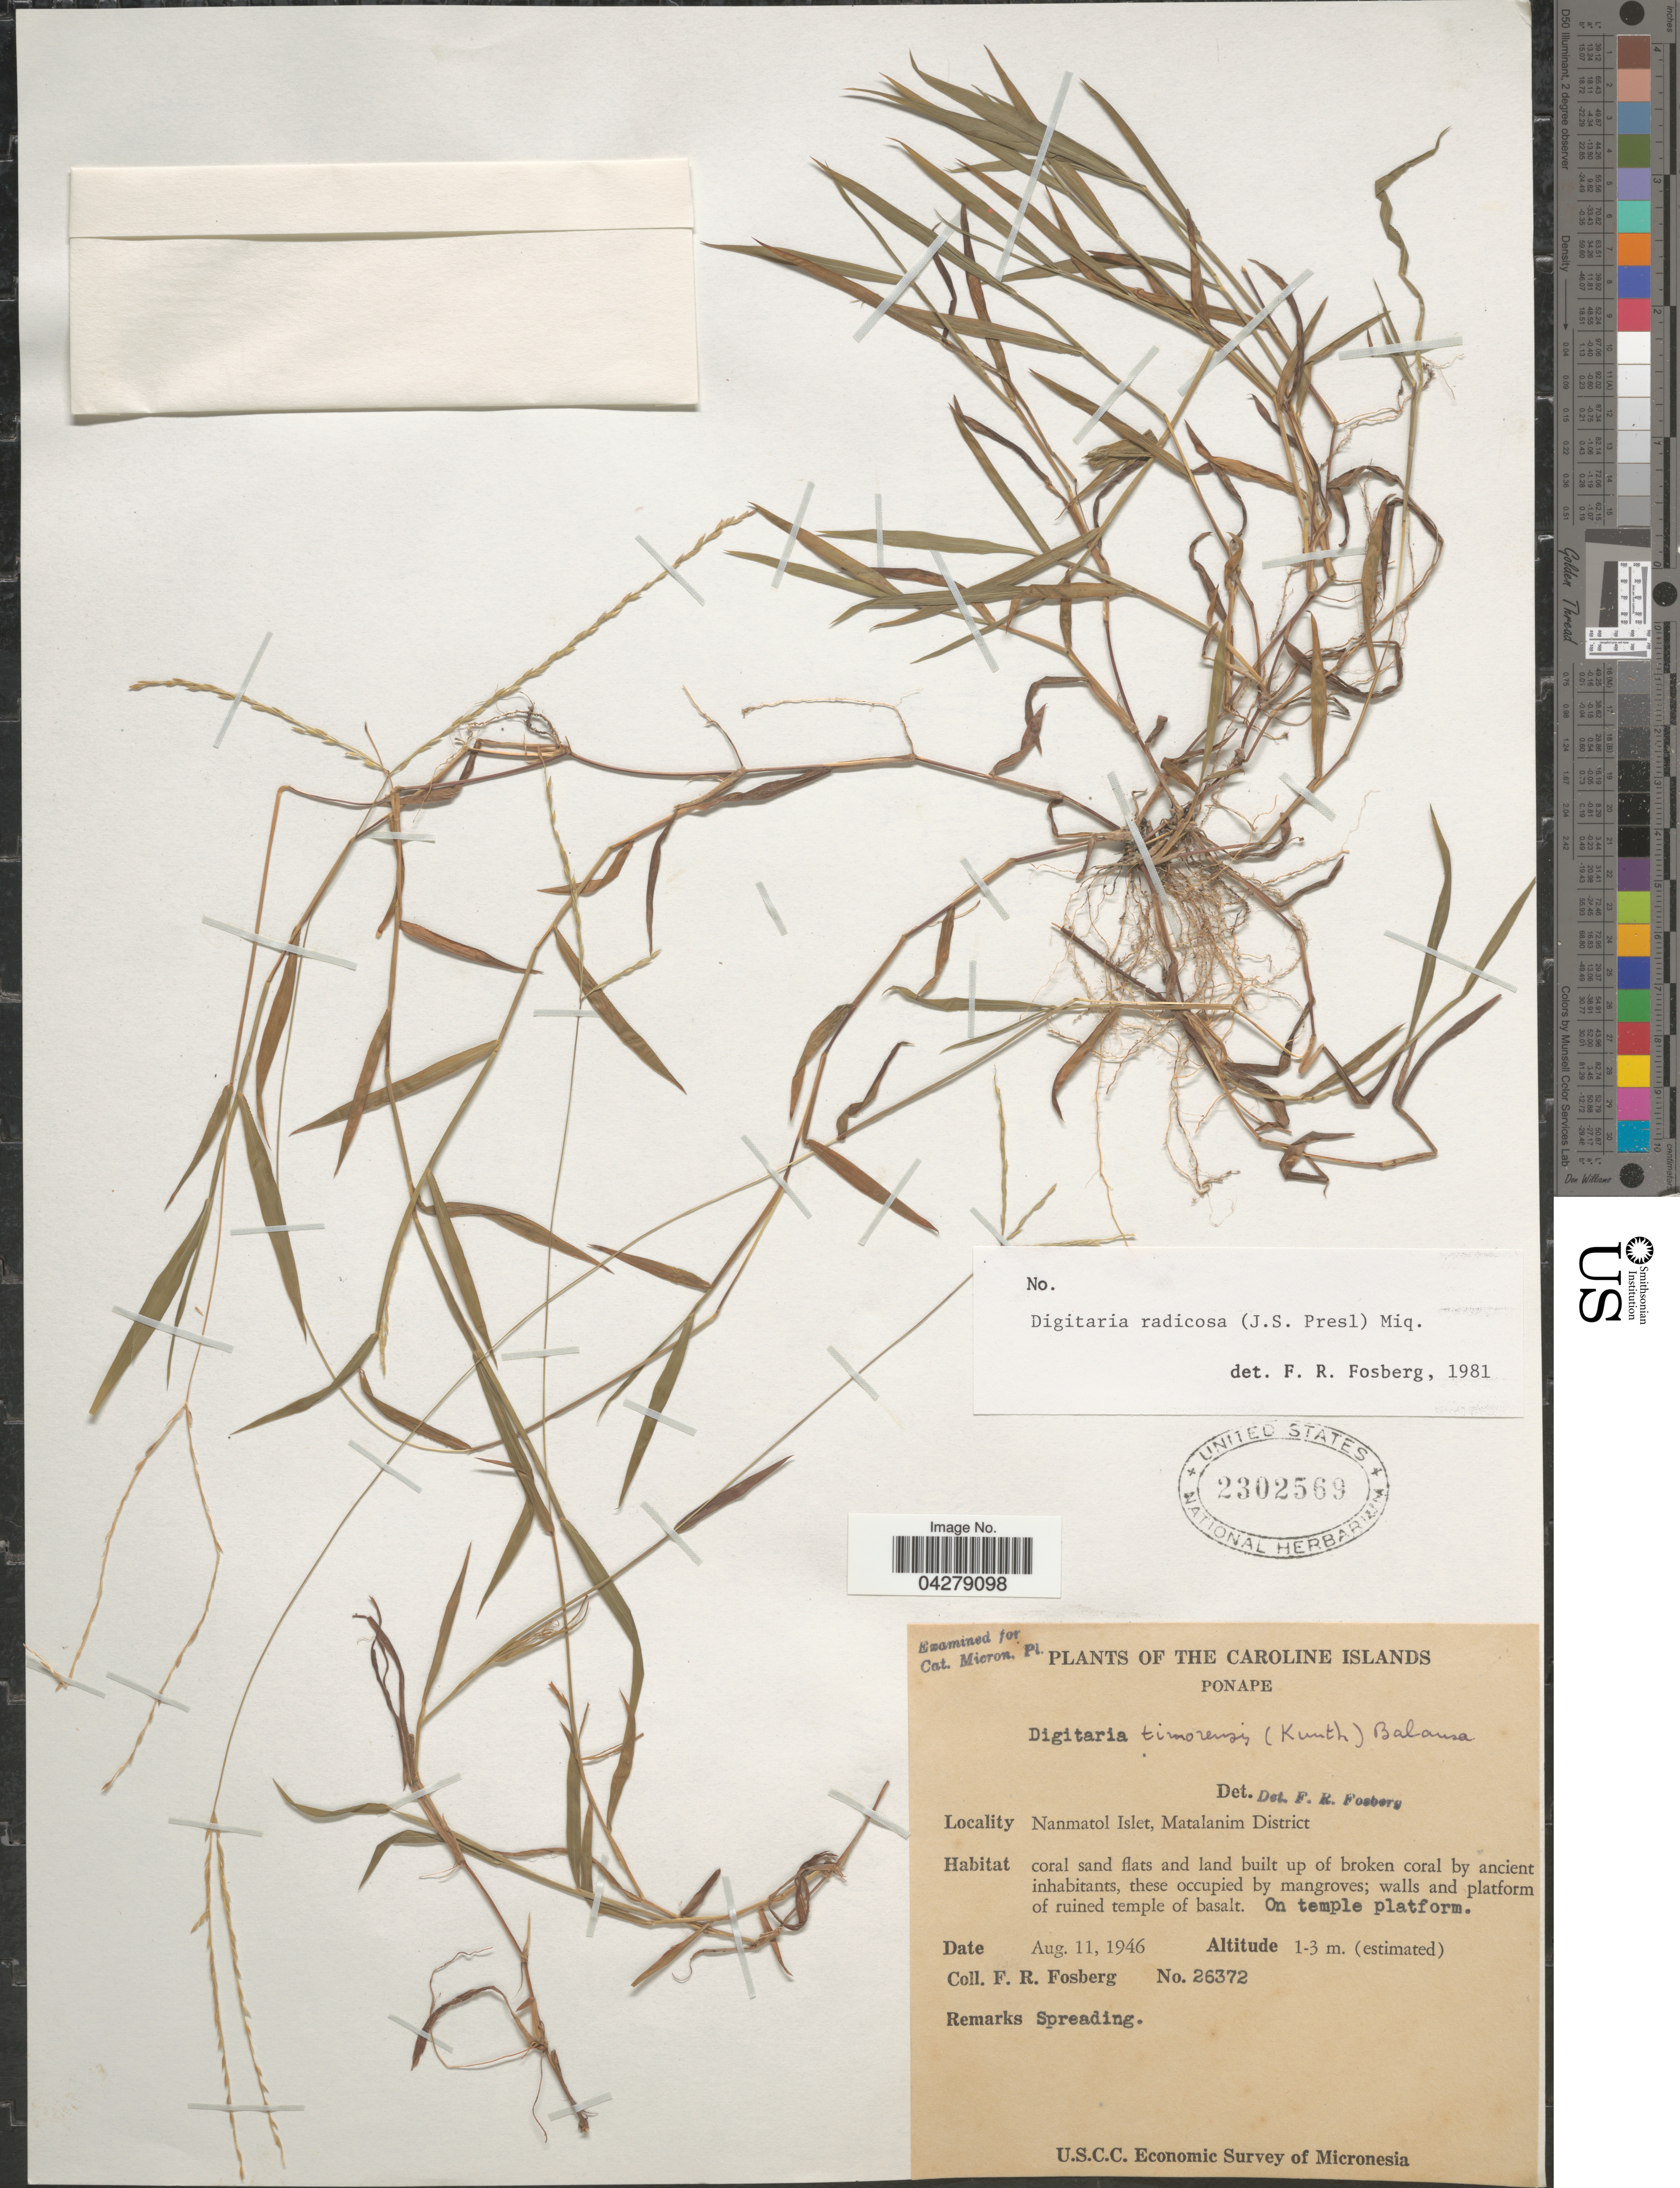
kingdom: Plantae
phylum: Tracheophyta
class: Liliopsida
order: Poales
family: Poaceae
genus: Digitaria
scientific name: Digitaria radicosa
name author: (J. Presl) Miq.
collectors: F. R. Fosberg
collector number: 26372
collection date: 1946-08-11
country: Micronesia, Federated States of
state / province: Pohnpei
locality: The Caroline Islands. Ponape. Nanmatol Islet, Matalanim District. U.S.C.C. Economic Survey of Micronesia.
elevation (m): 1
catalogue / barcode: US 2302569